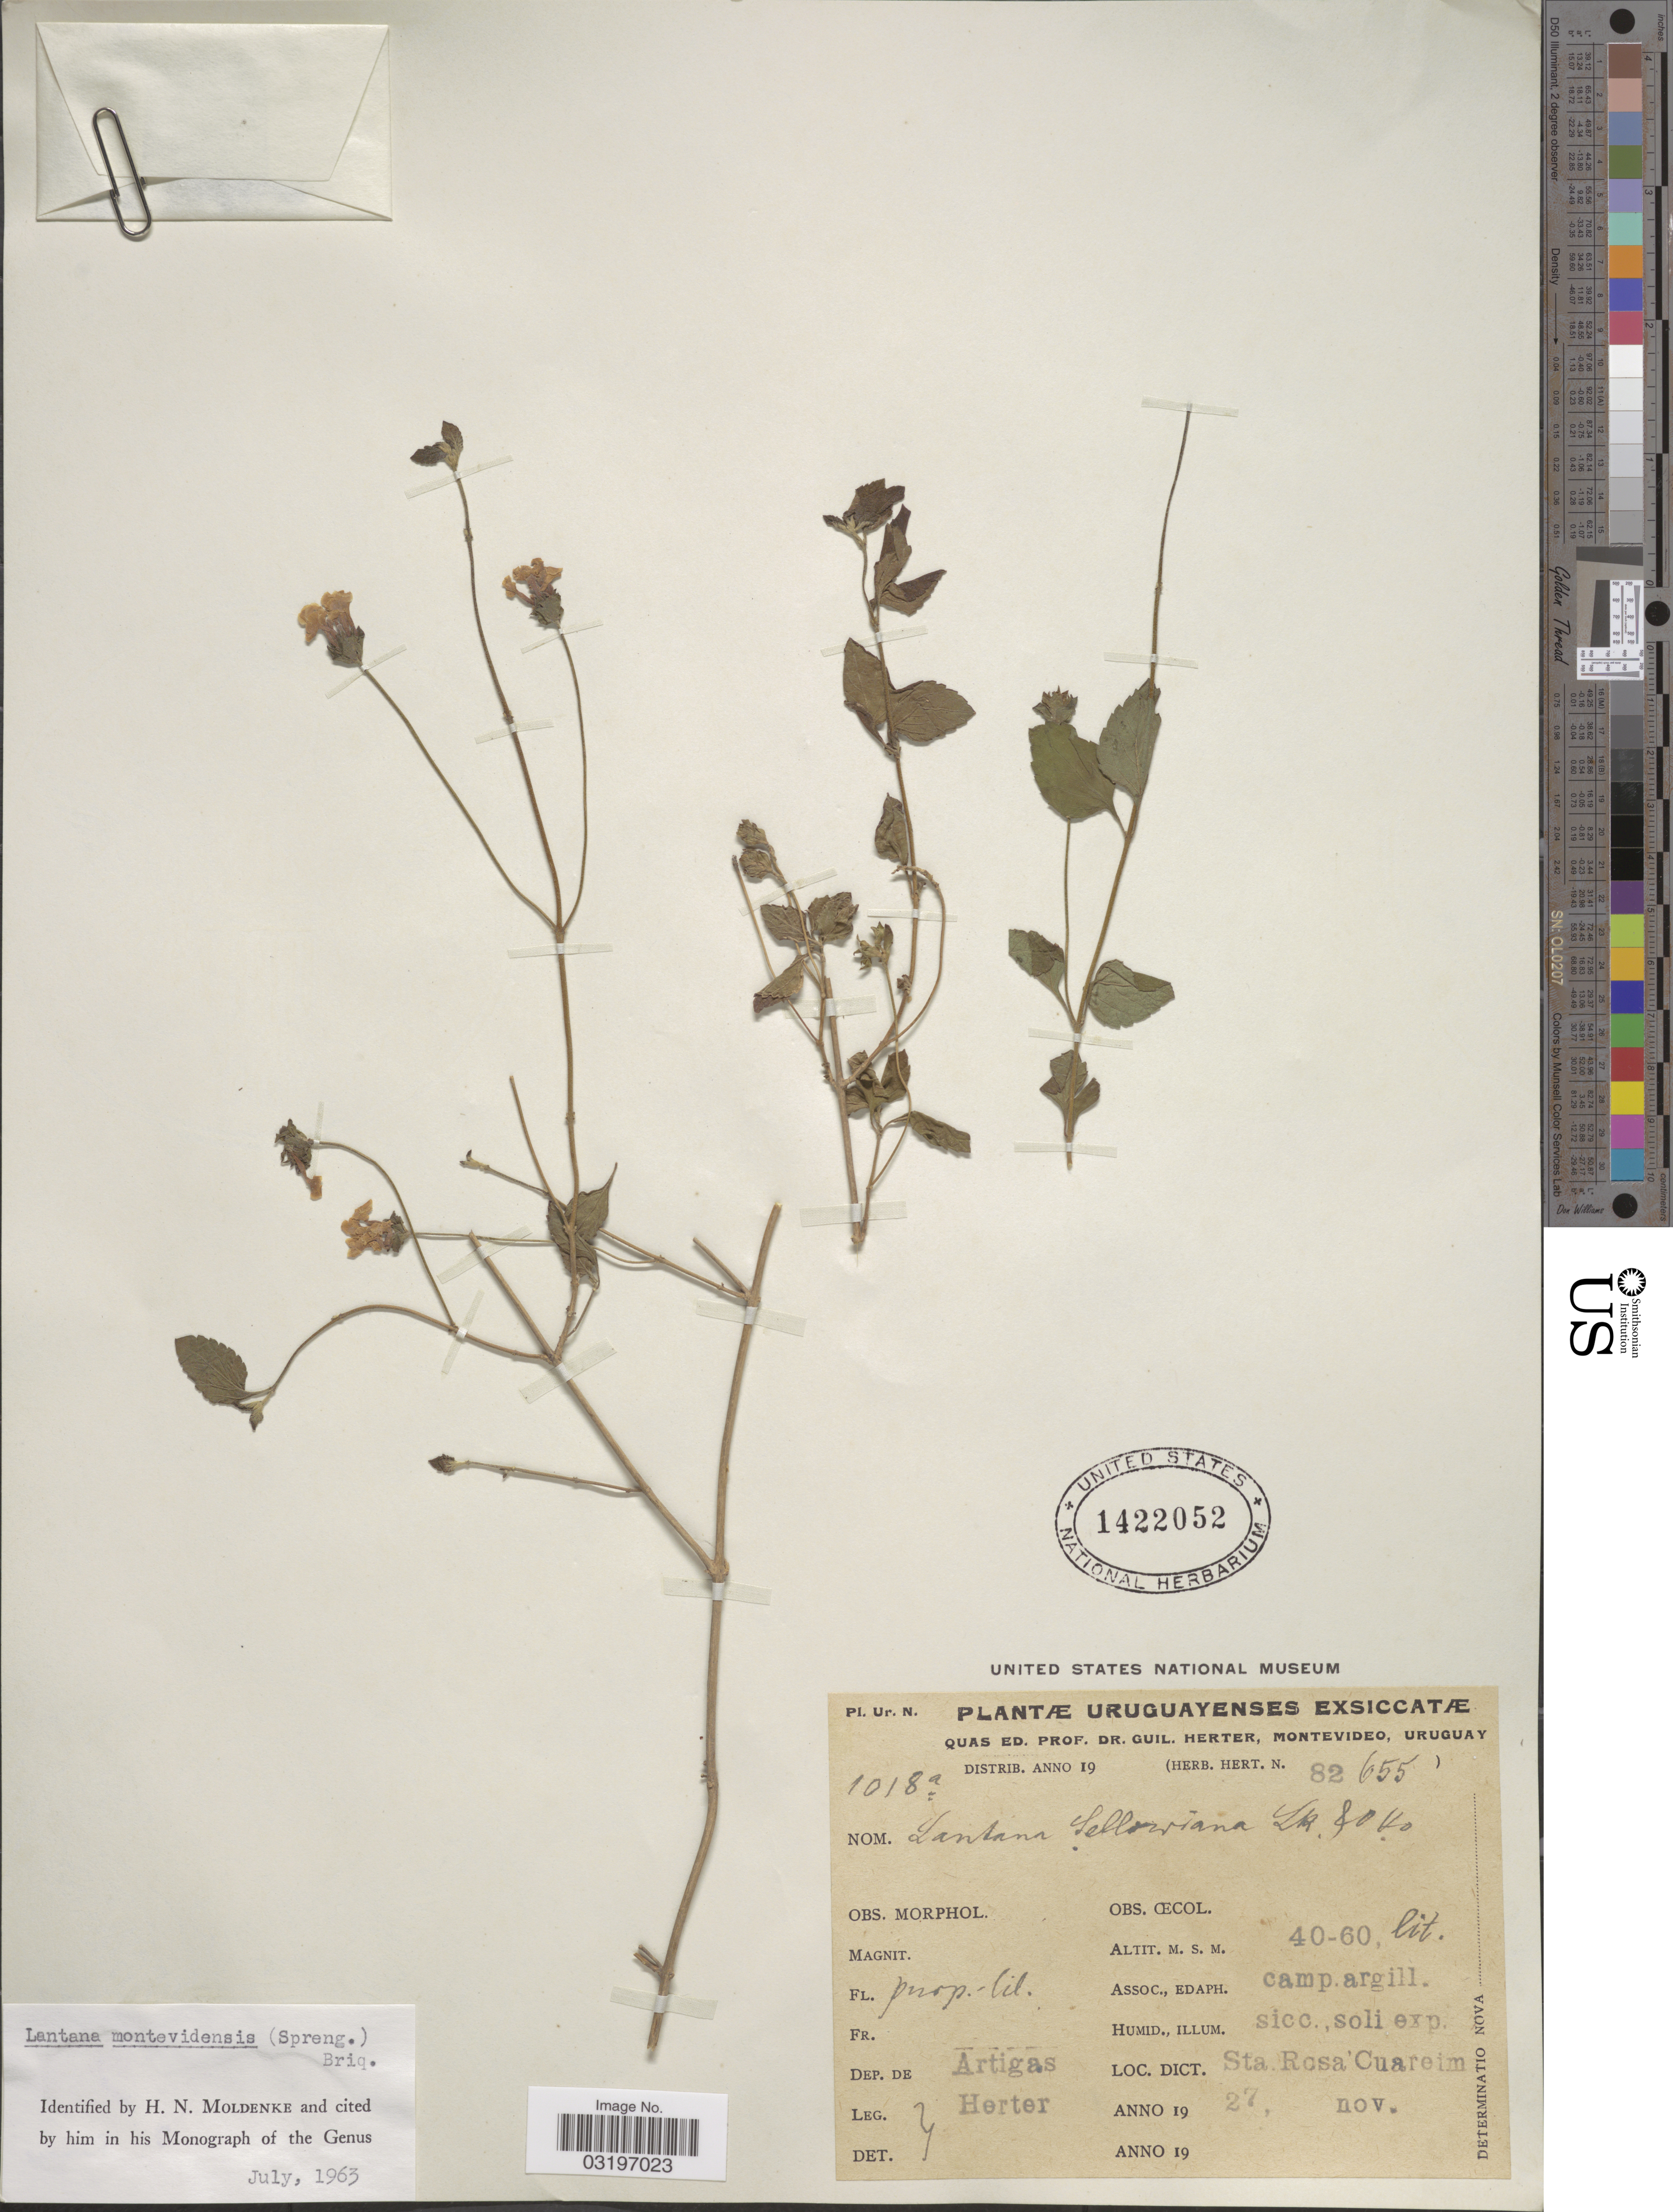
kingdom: Plantae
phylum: Tracheophyta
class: Magnoliopsida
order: Lamiales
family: Verbenaceae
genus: Lantana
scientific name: Lantana montevidensis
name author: (Spreng.) Briq.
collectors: G. Herter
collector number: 1018a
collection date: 1927-11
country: Uruguay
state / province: Artigas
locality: Dep. de Artigas. Dict. Sta. Rosa Cuareim.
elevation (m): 40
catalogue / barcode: US 1422052